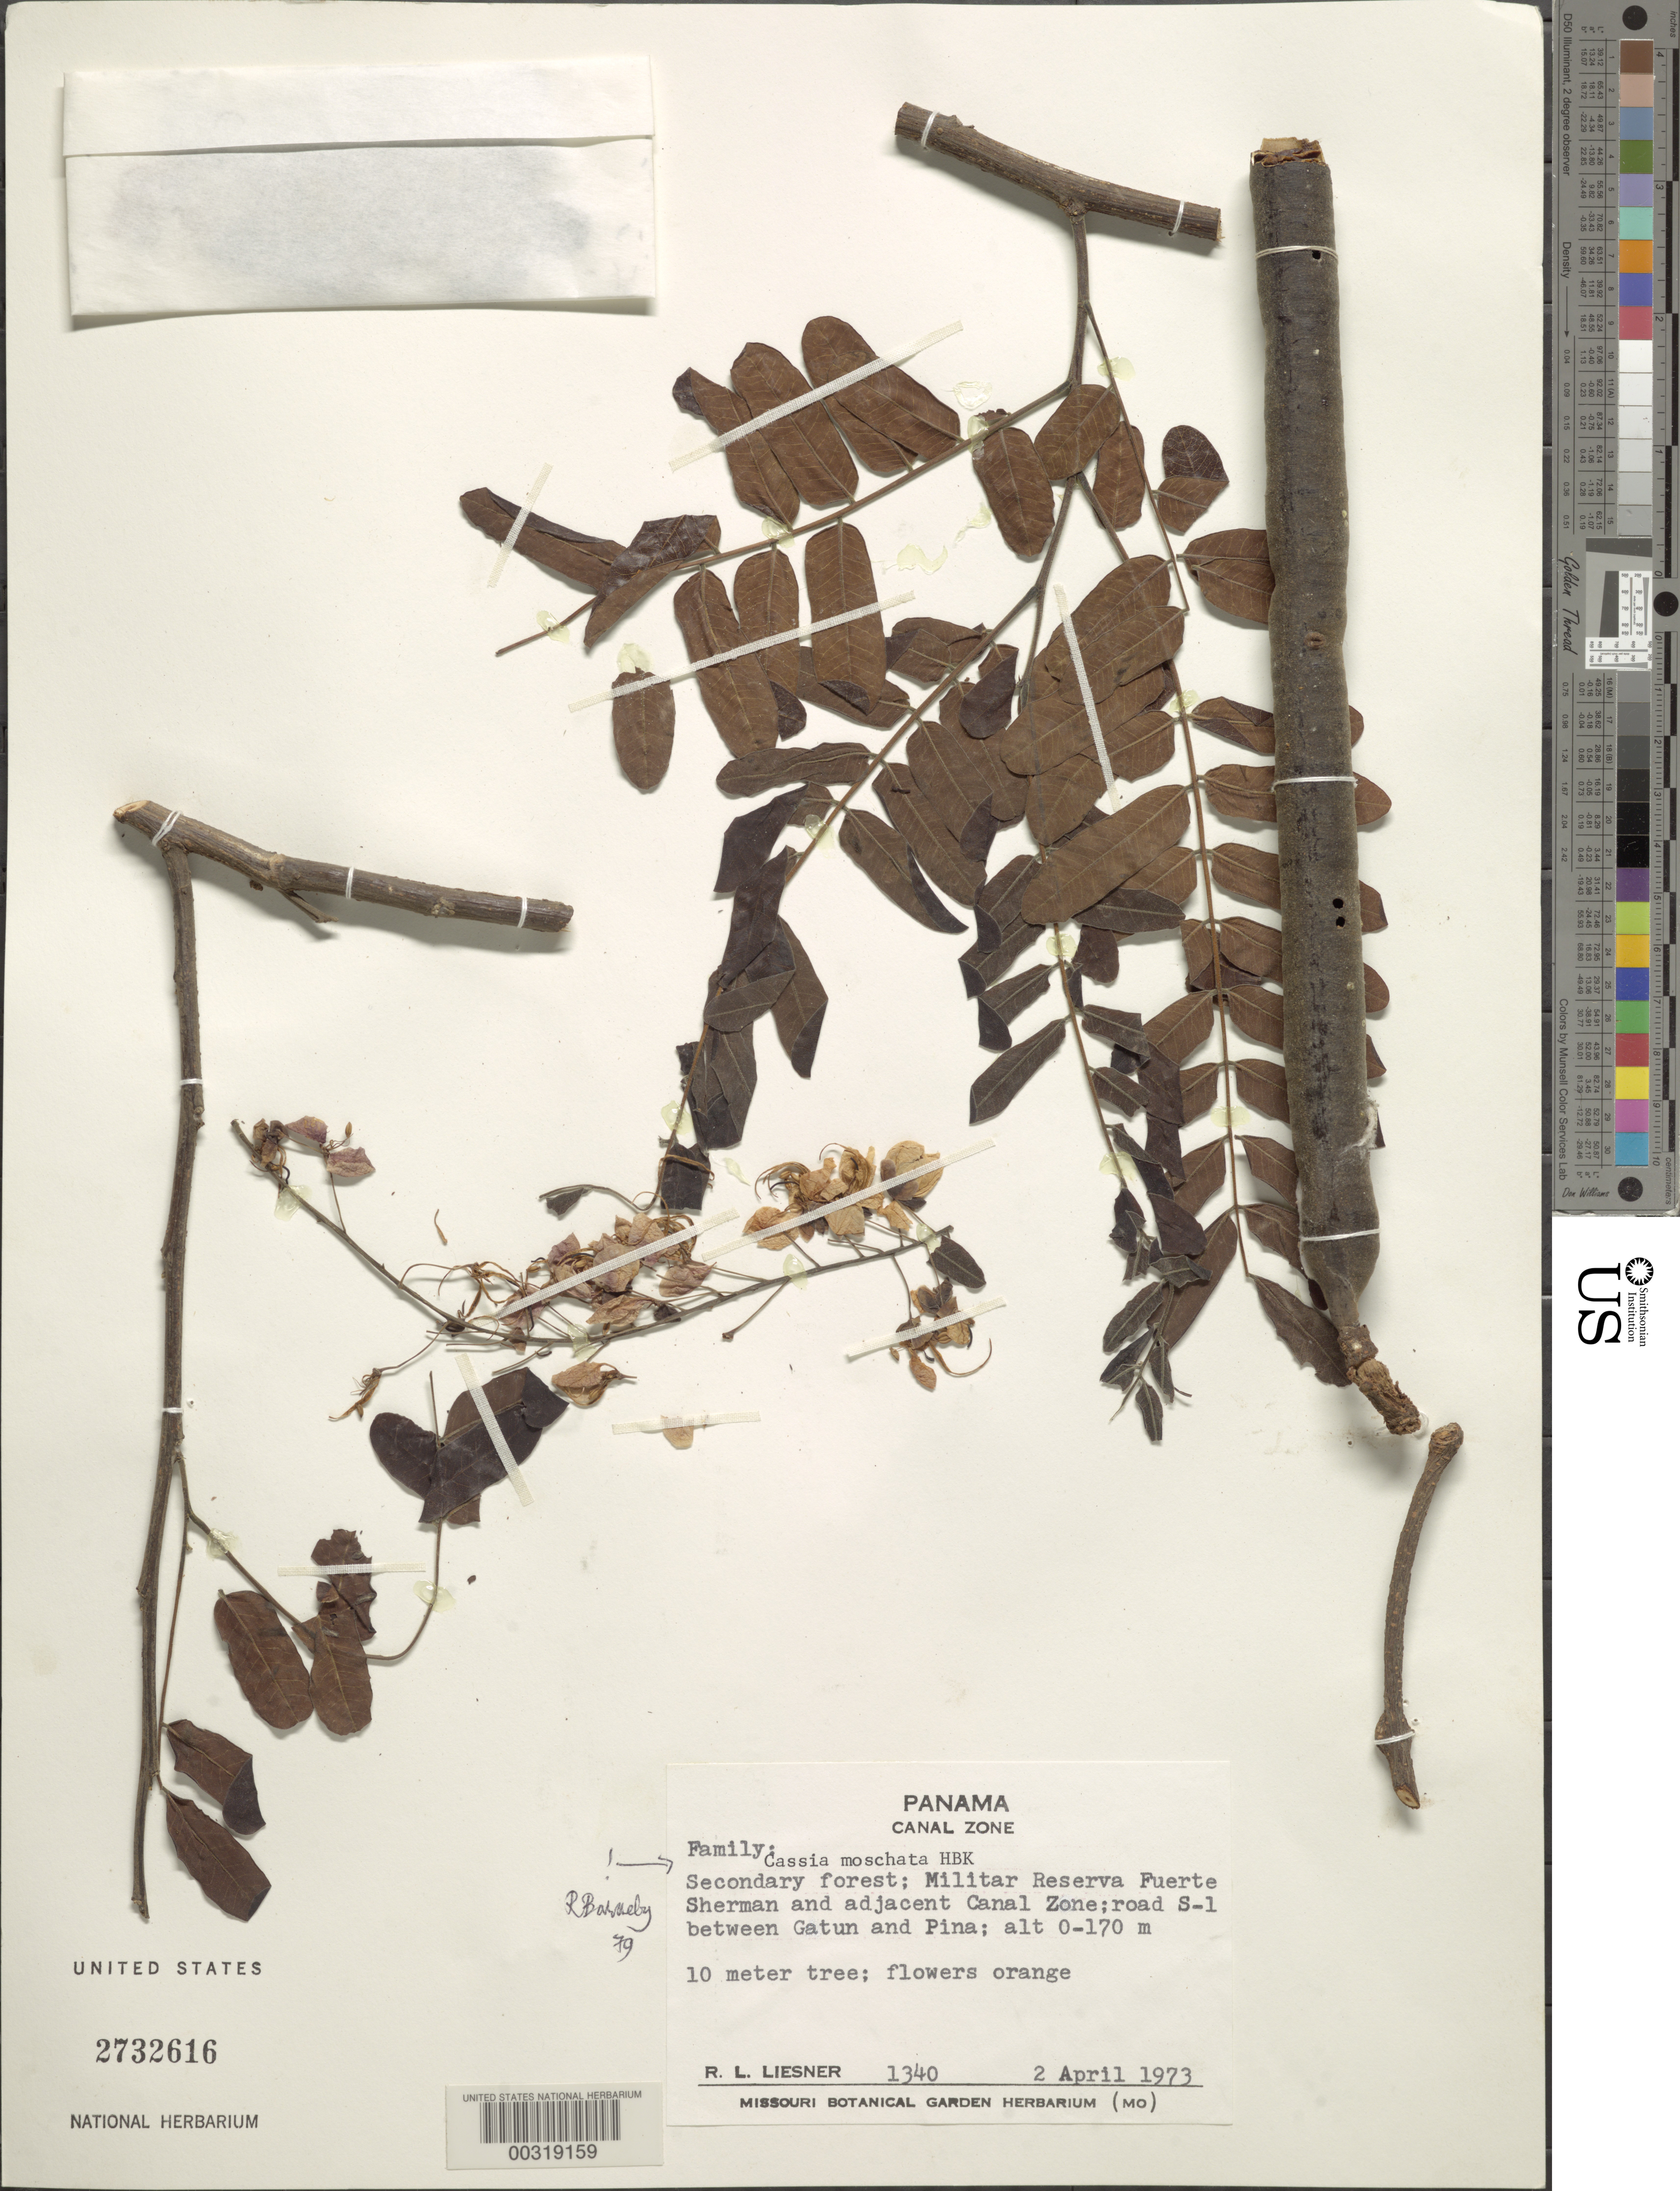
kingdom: Plantae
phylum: Tracheophyta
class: Magnoliopsida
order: Fabales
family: Fabaceae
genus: Cassia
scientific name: Cassia moschata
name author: Kunth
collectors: R. L. Liesner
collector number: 1340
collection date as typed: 02 Apr 1973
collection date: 1973-04-02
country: Panama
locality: Militar Reserva Fuerte Sherman and adjacent Canal Zone; road S-1 between Gatun and Pina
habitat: Secondary forest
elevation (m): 0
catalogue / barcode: US 2732616